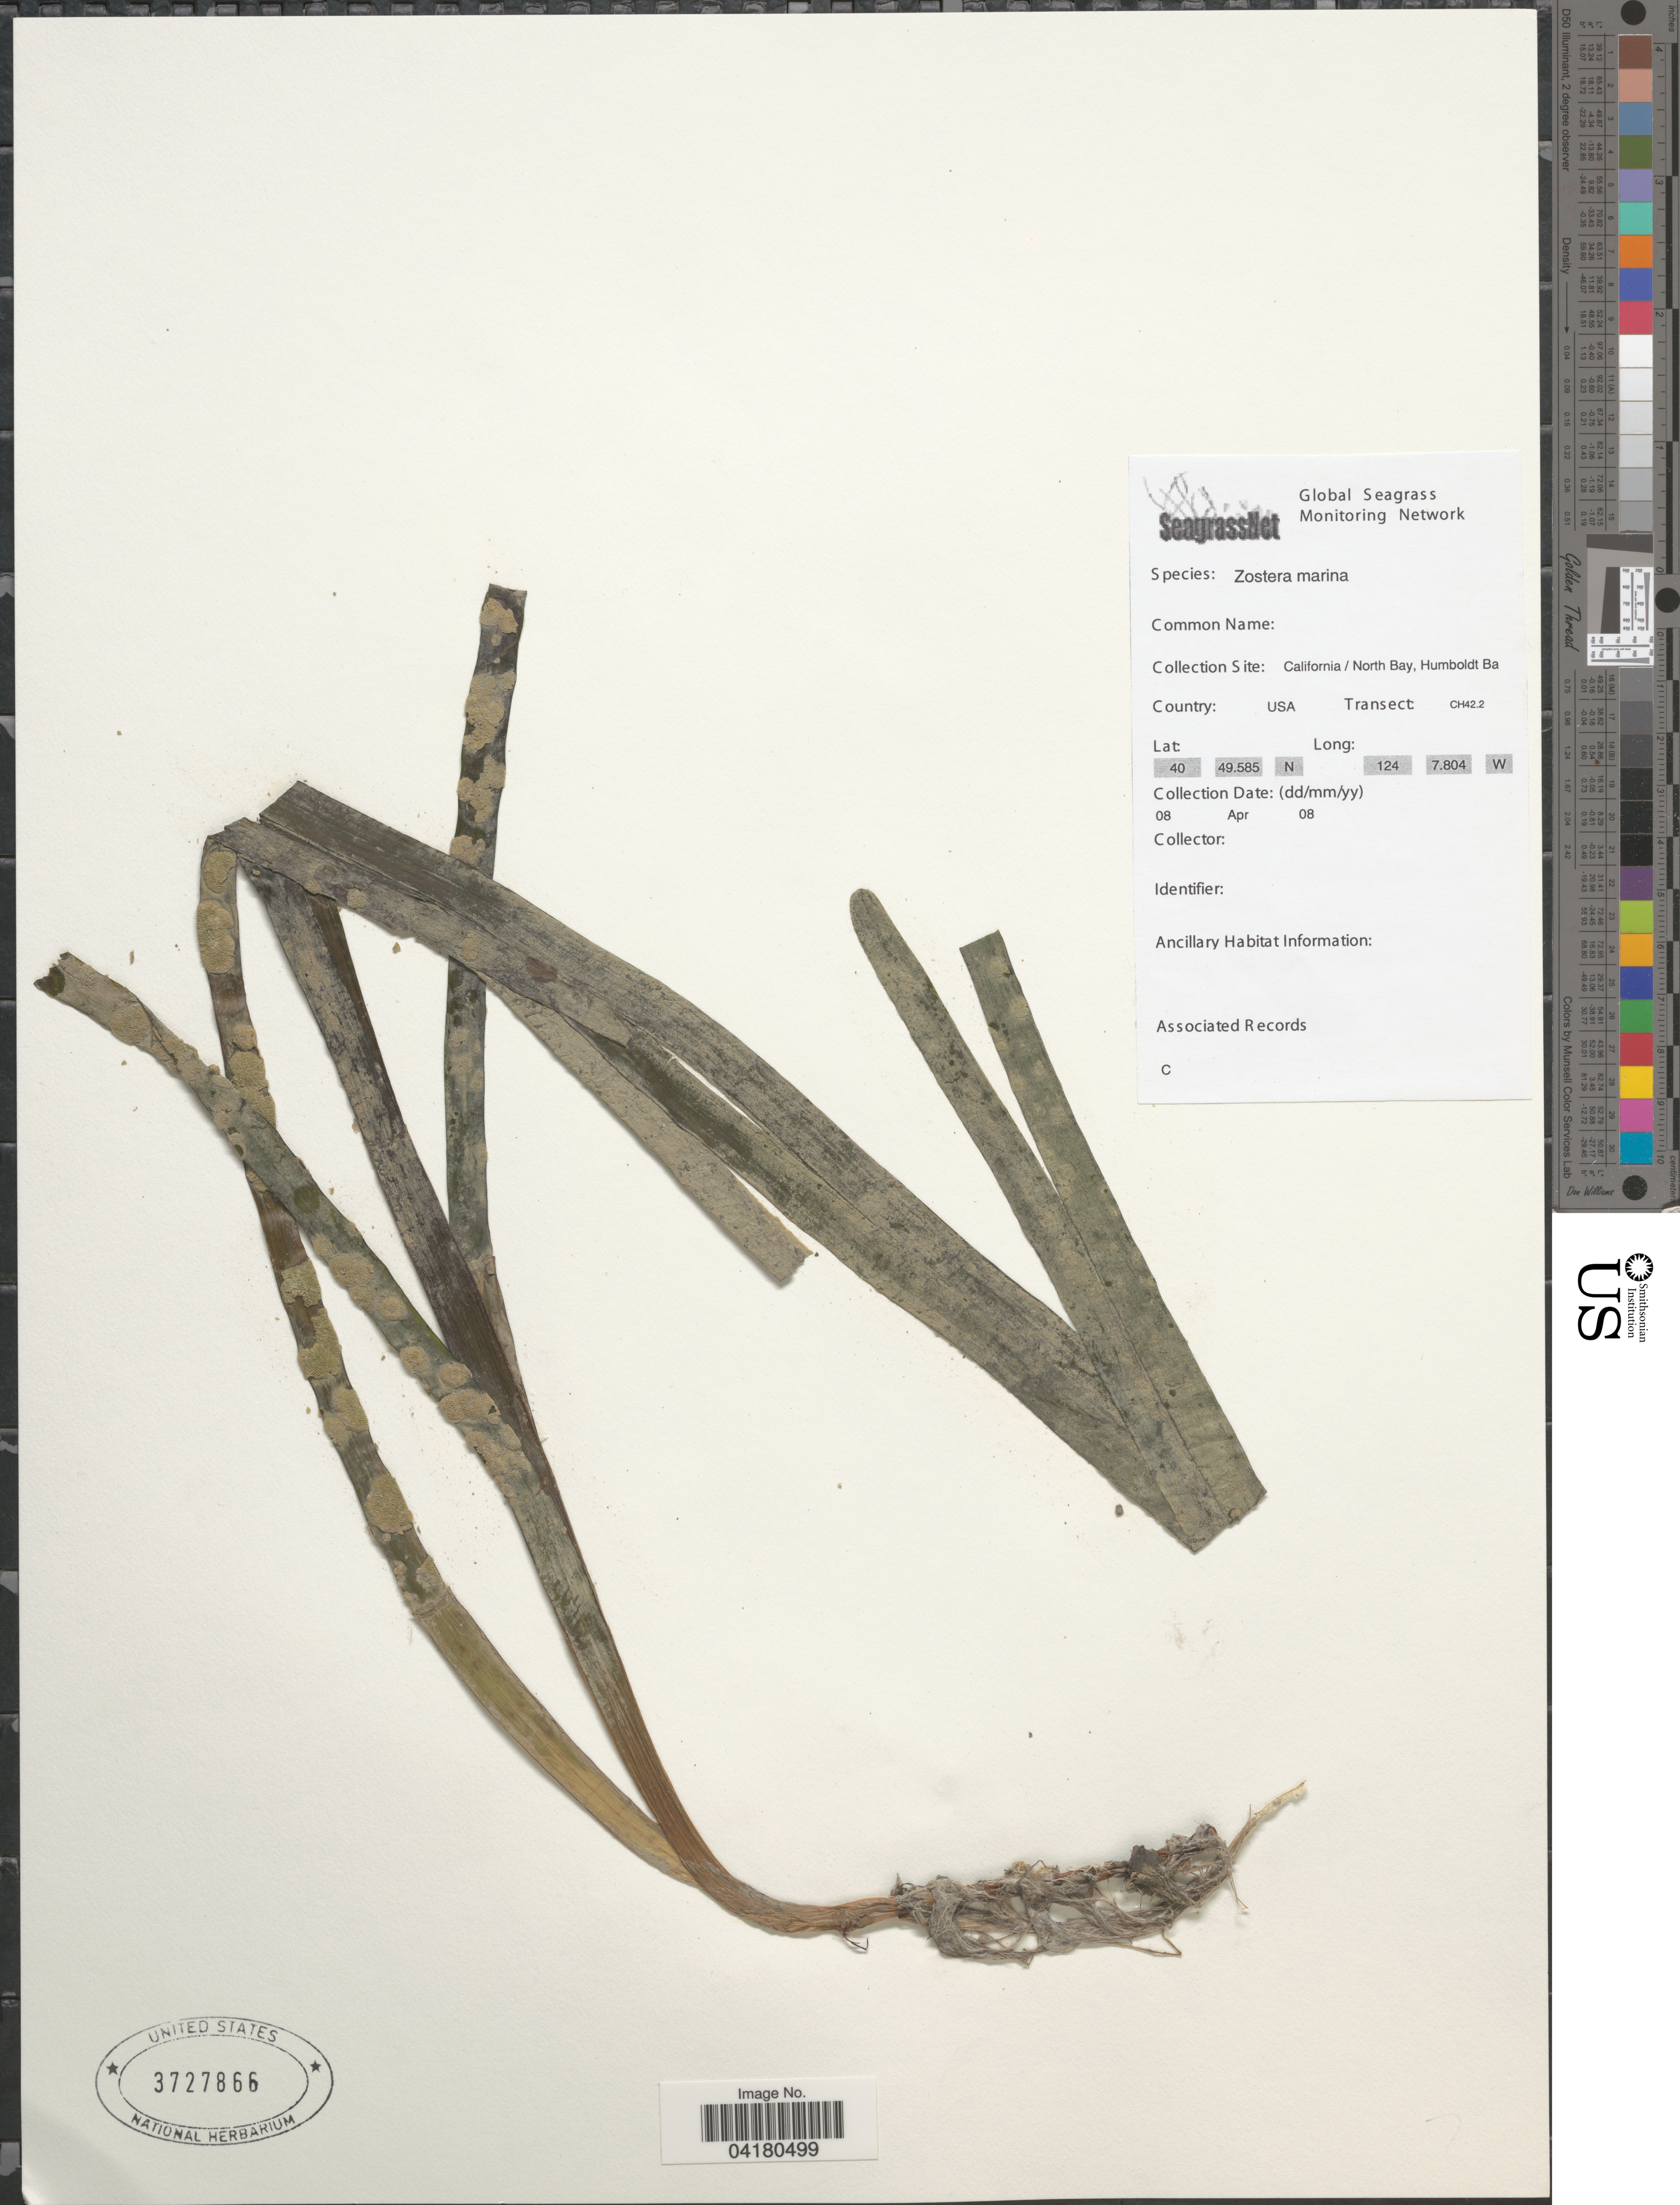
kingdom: Plantae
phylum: Tracheophyta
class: Liliopsida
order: Alismatales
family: Zosteraceae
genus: Zostera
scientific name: Zostera marina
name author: L.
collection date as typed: Transcribed d/m/y: 8/4/8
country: United States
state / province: California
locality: Collection Site: California / North Bay, Humboldt Ba. Transect: CH42.2.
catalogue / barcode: US 3727866